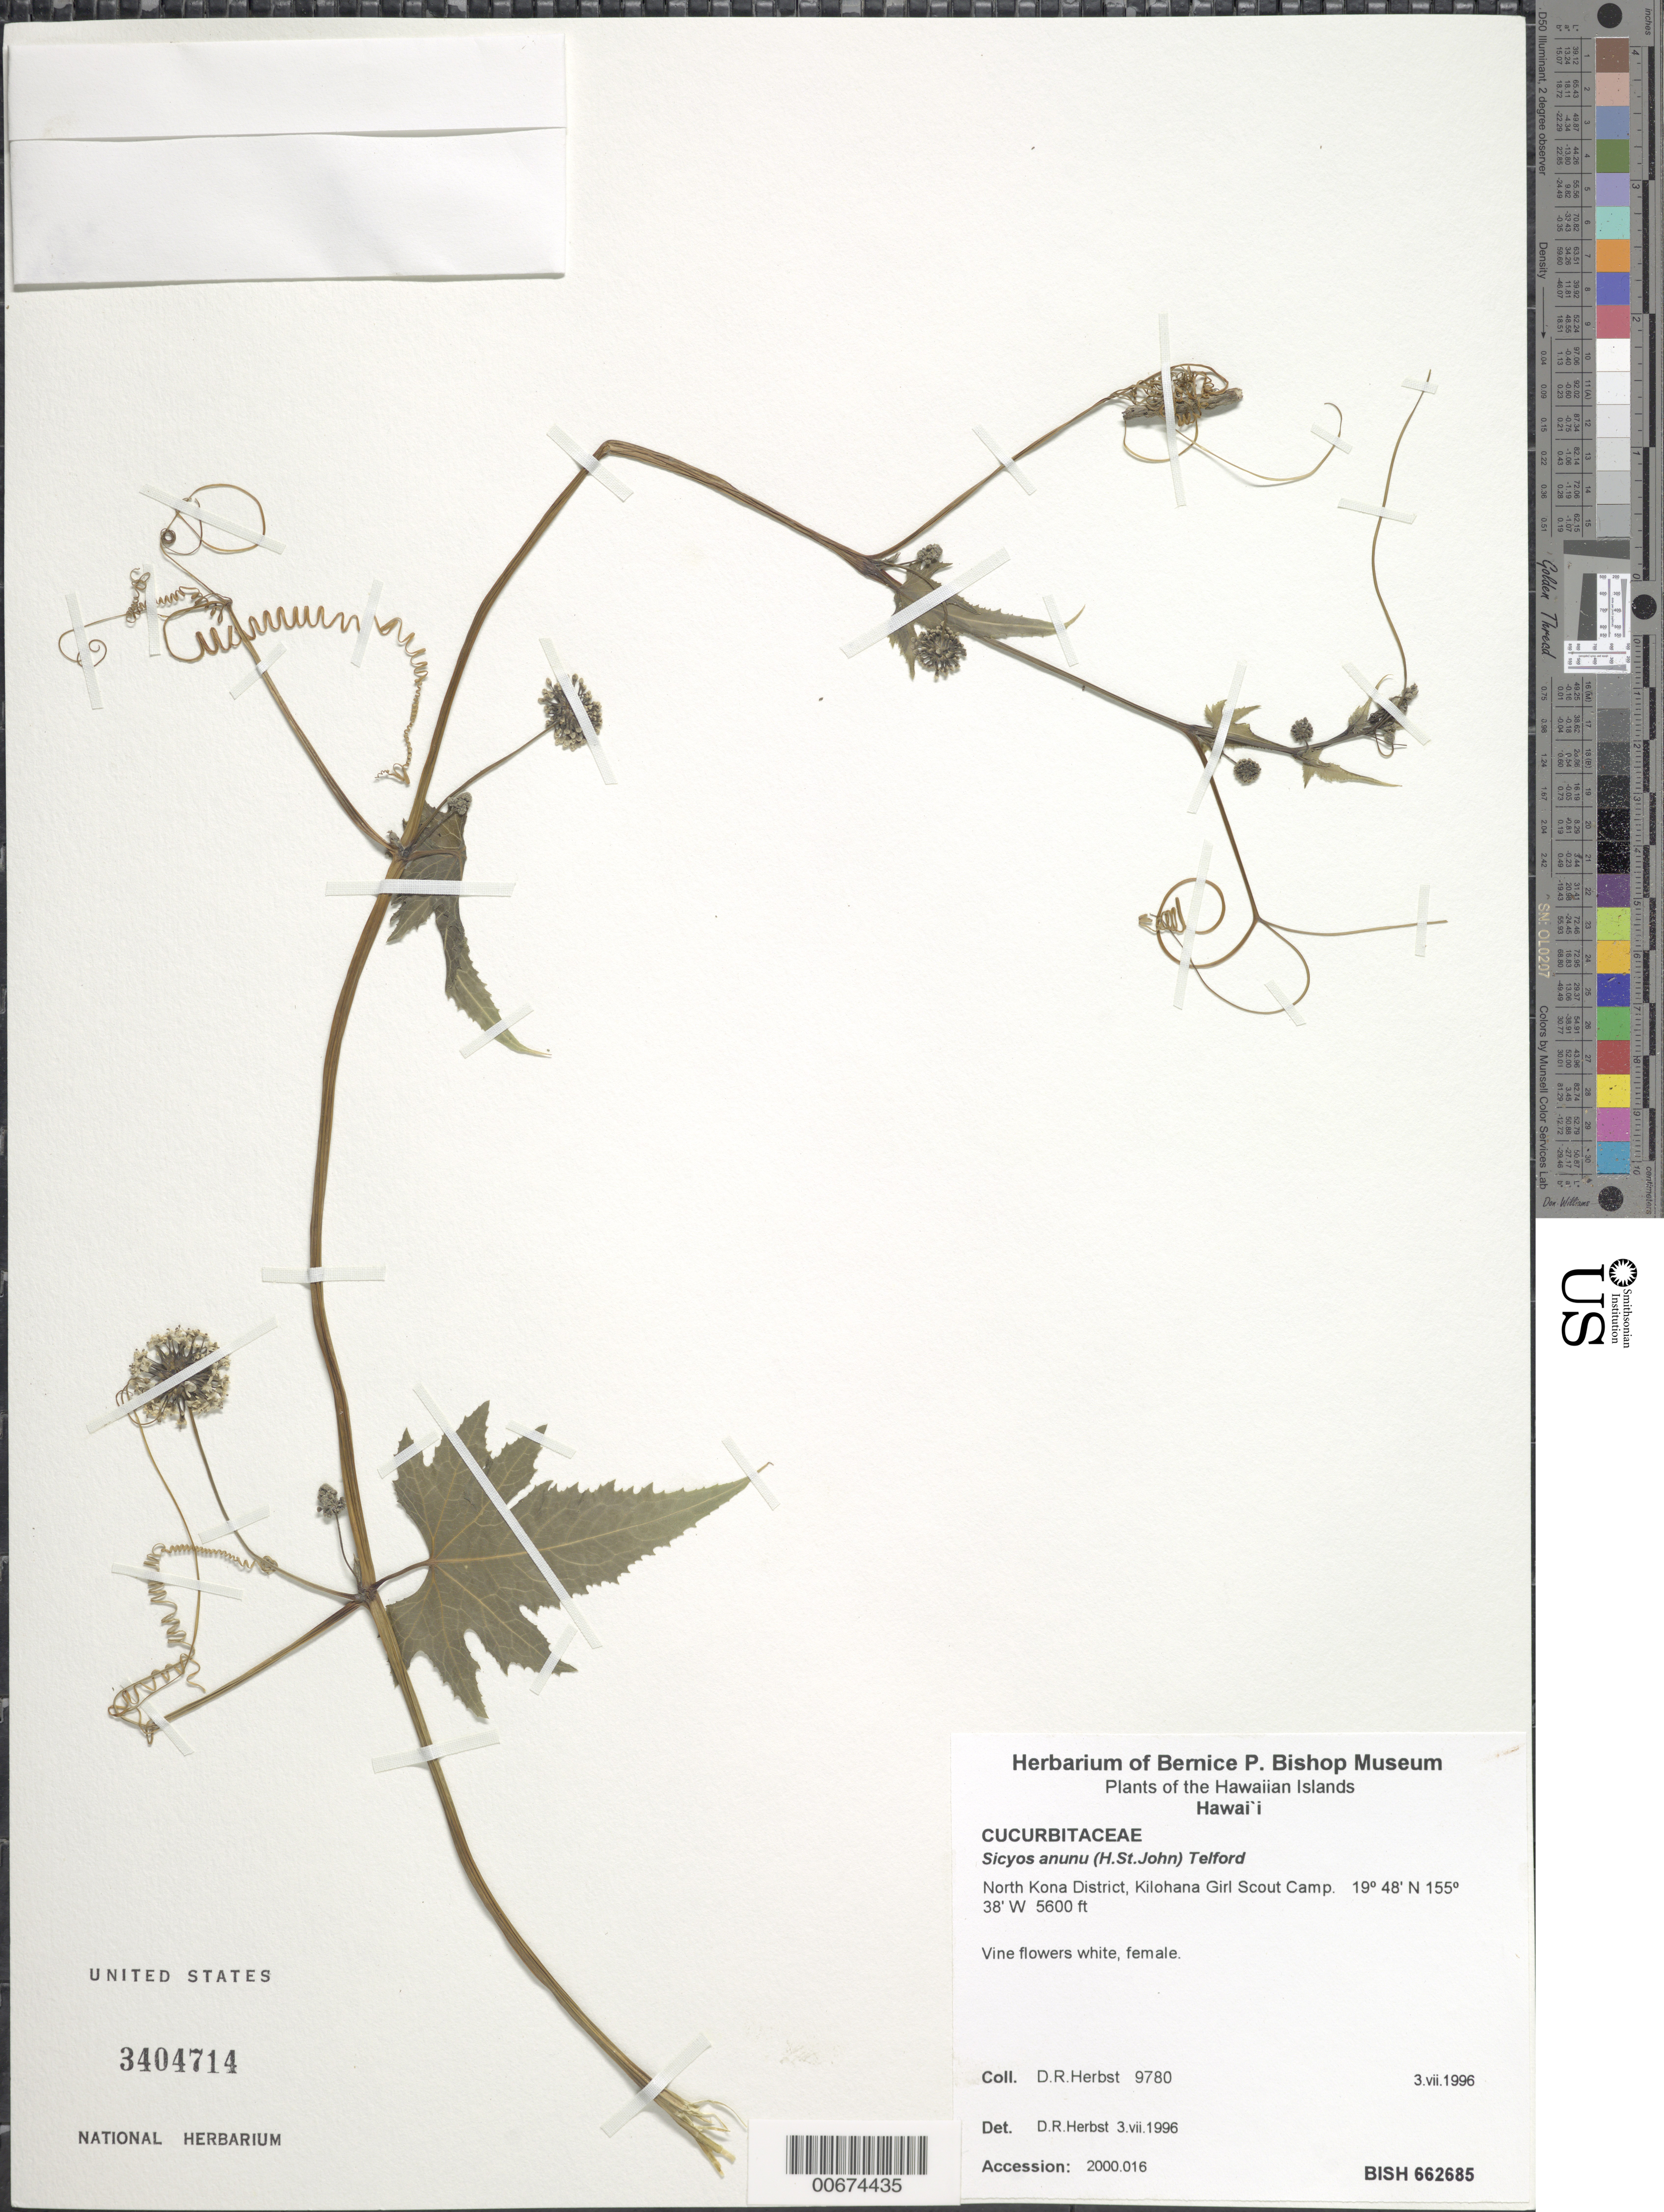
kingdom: Plantae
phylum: Tracheophyta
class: Magnoliopsida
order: Cucurbitales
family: Cucurbitaceae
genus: Sicyos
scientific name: Sicyos anunu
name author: (H. St. John) I. Telford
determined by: Herbst, D. R.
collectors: D. R. Herbst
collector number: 9780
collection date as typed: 3 Jul 1996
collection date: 1996-07-03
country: United States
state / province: Hawaii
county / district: Hawaii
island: Hawaii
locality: North Kona Distr., Kilohana Girl Scout Camp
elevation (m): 1706.8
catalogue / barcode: US 3404714